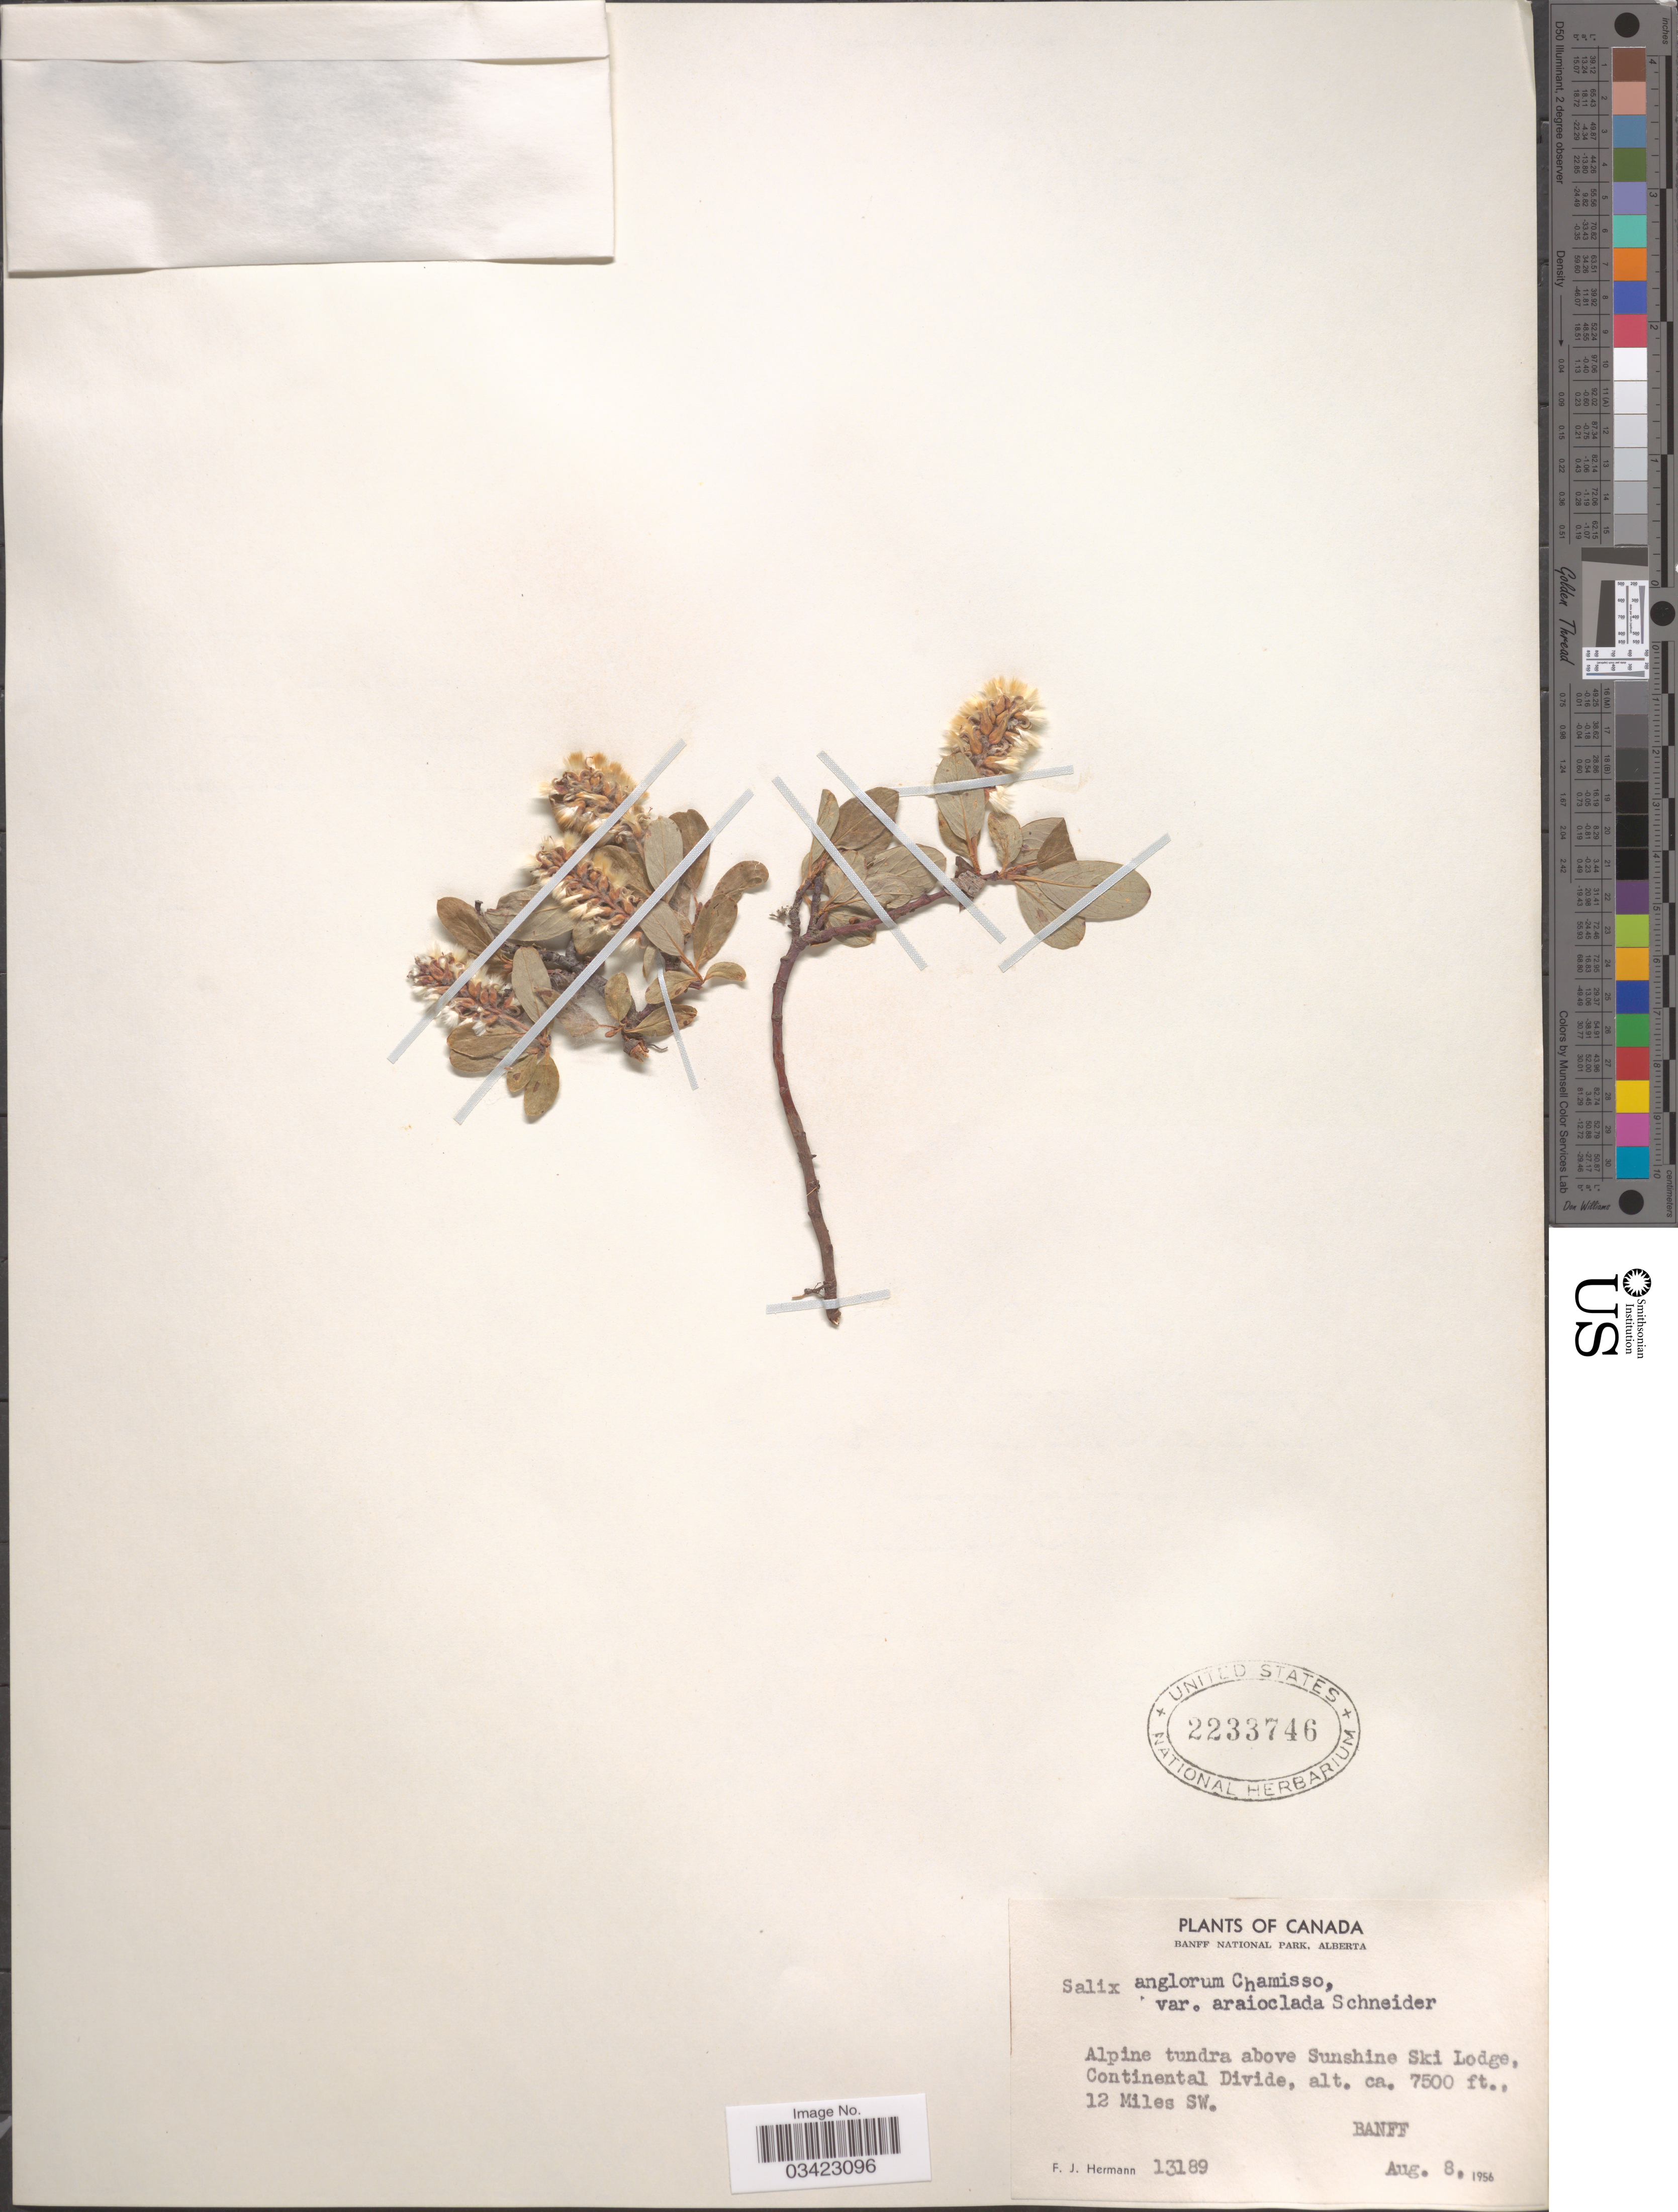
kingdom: Plantae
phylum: Tracheophyta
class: Magnoliopsida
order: Malpighiales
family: Salicaceae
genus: Salix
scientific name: Salix anglorum var. araioclada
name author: C.K. Schneid.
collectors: F. J. Hermann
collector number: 13189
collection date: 1956-08-08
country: Canada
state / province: Alberta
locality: Banff National Park. Above Sunshine Ski Lodge, Continental Divide. 12 Miles SW. Banff.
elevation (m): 2286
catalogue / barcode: US 2233746